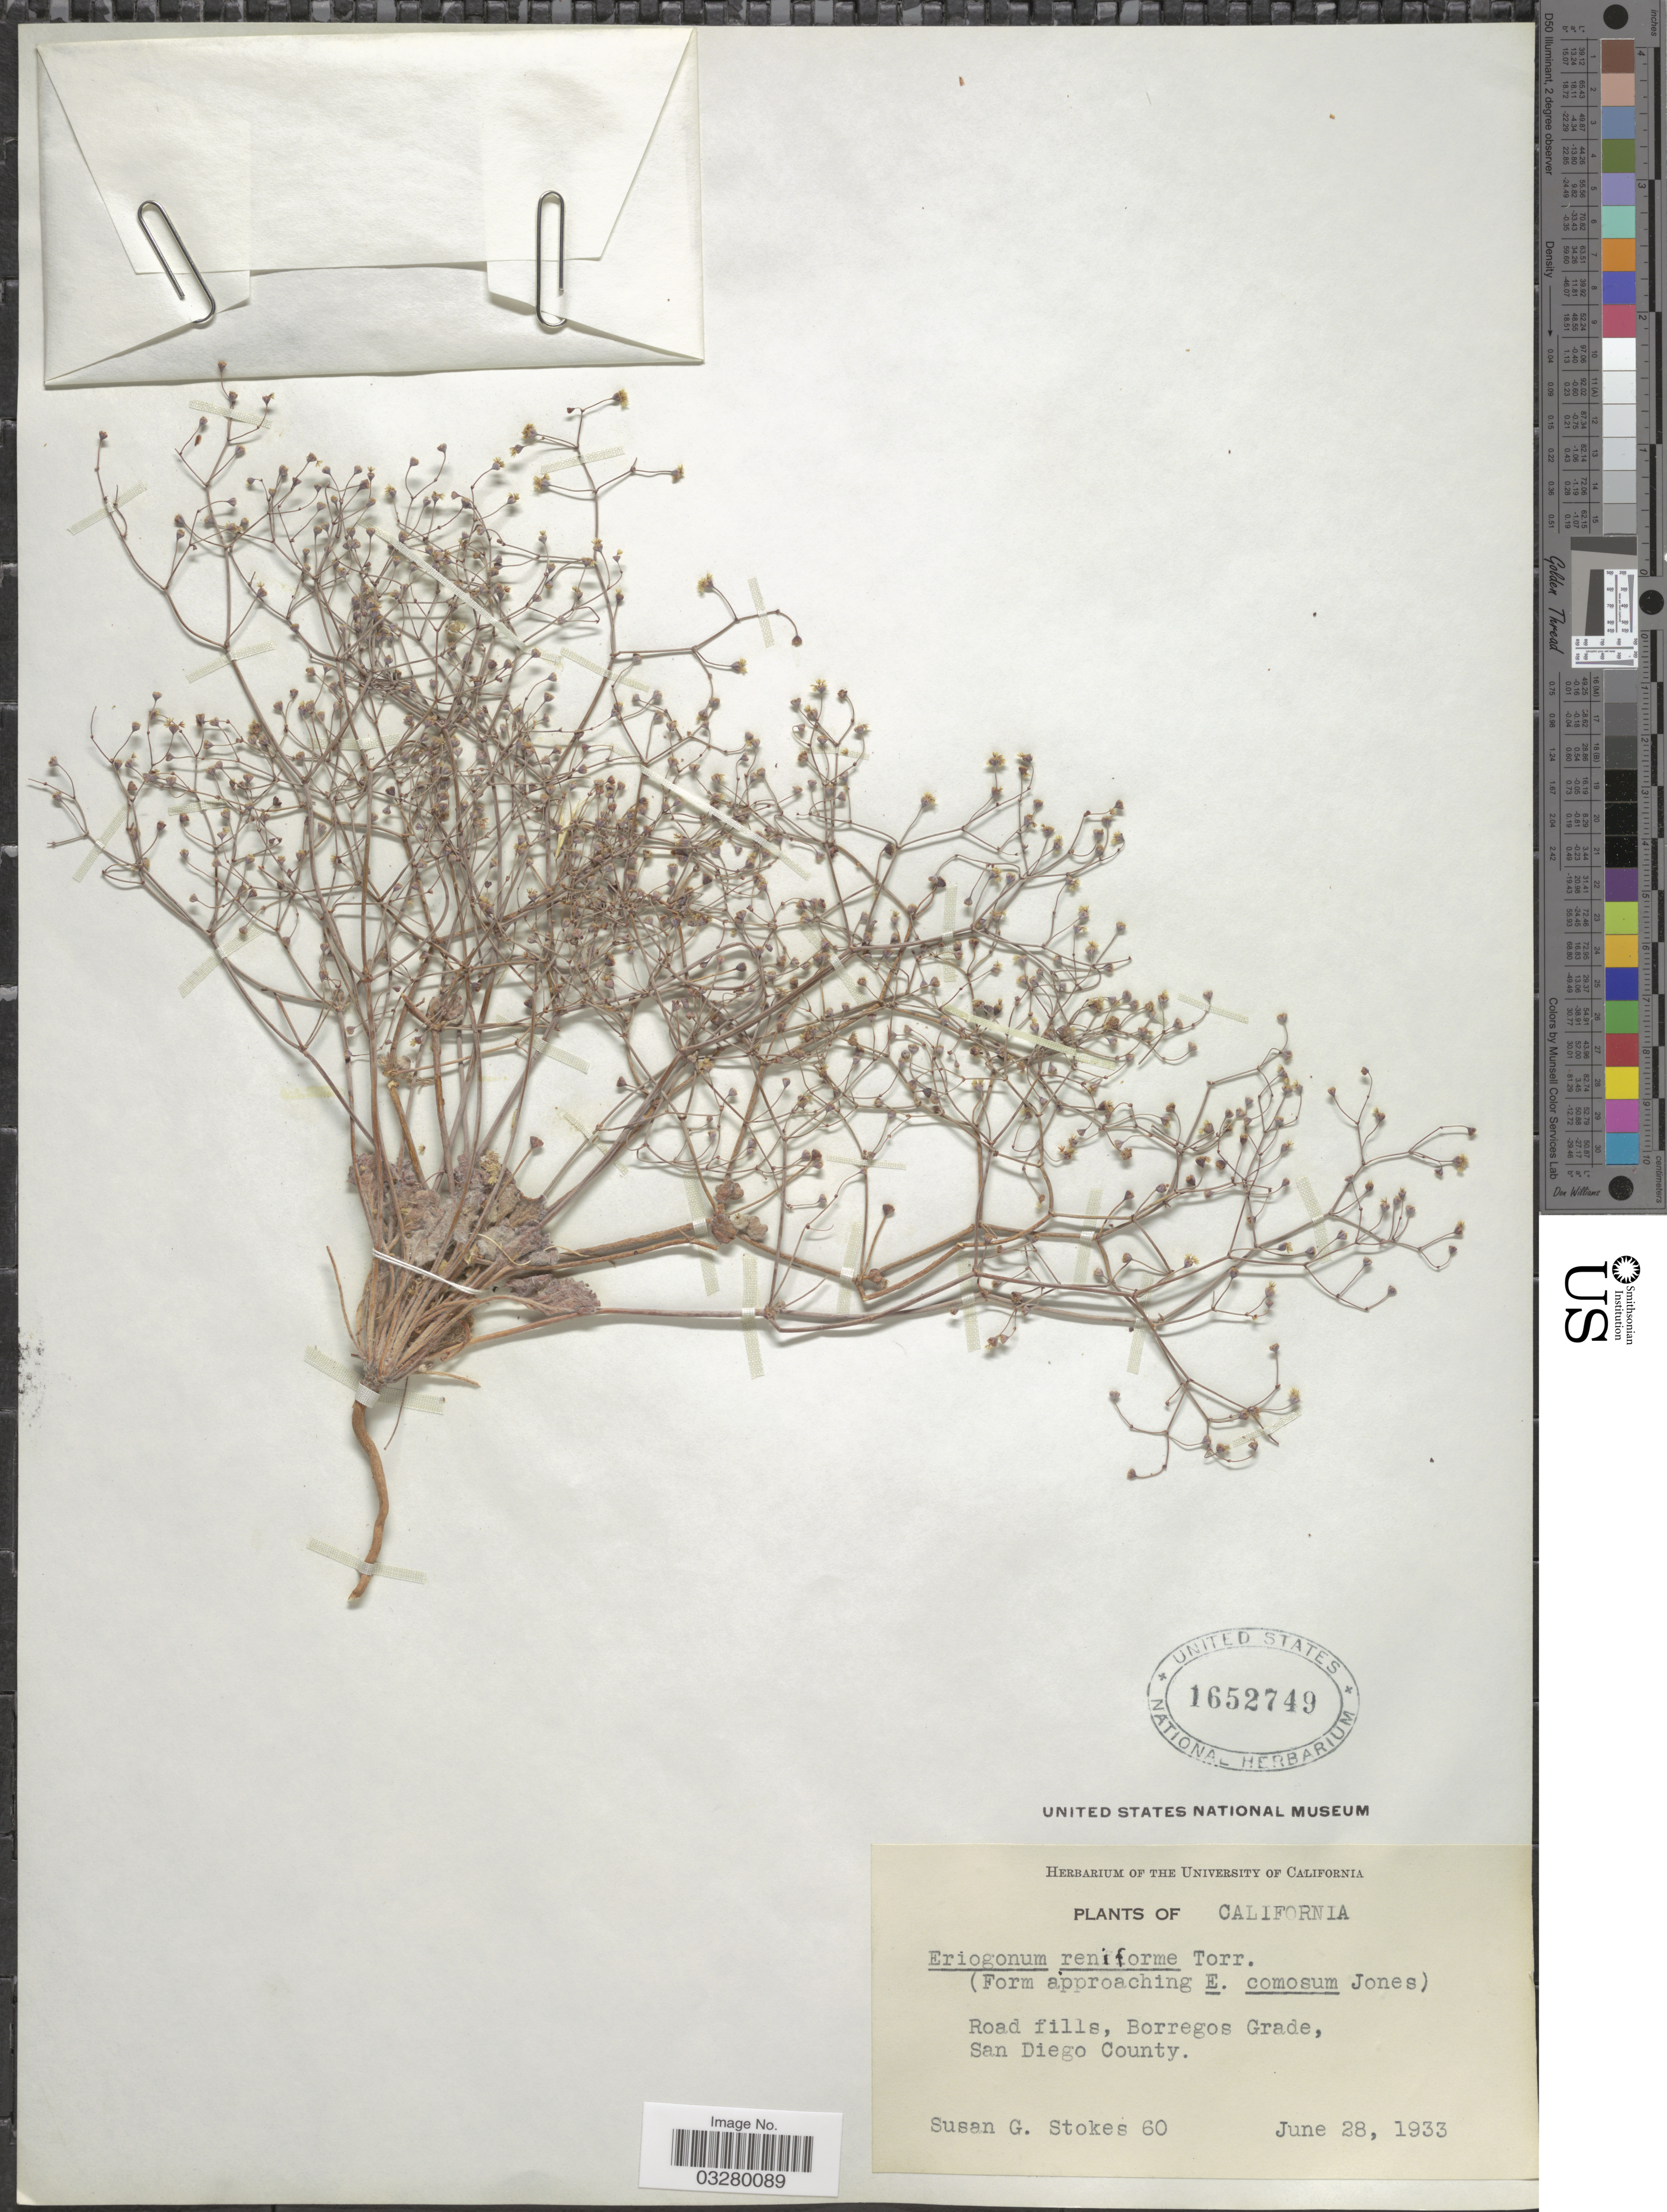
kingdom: Plantae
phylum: Tracheophyta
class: Magnoliopsida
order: Caryophyllales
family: Polygonaceae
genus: Eriogonum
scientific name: Eriogonum reniforme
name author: Torr. & Frém.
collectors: S. G. Stokes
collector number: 60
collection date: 1933-06-28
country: United States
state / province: California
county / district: San Diego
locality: Road fills, Borregos Grade, San Diego County.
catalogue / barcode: US 1652749